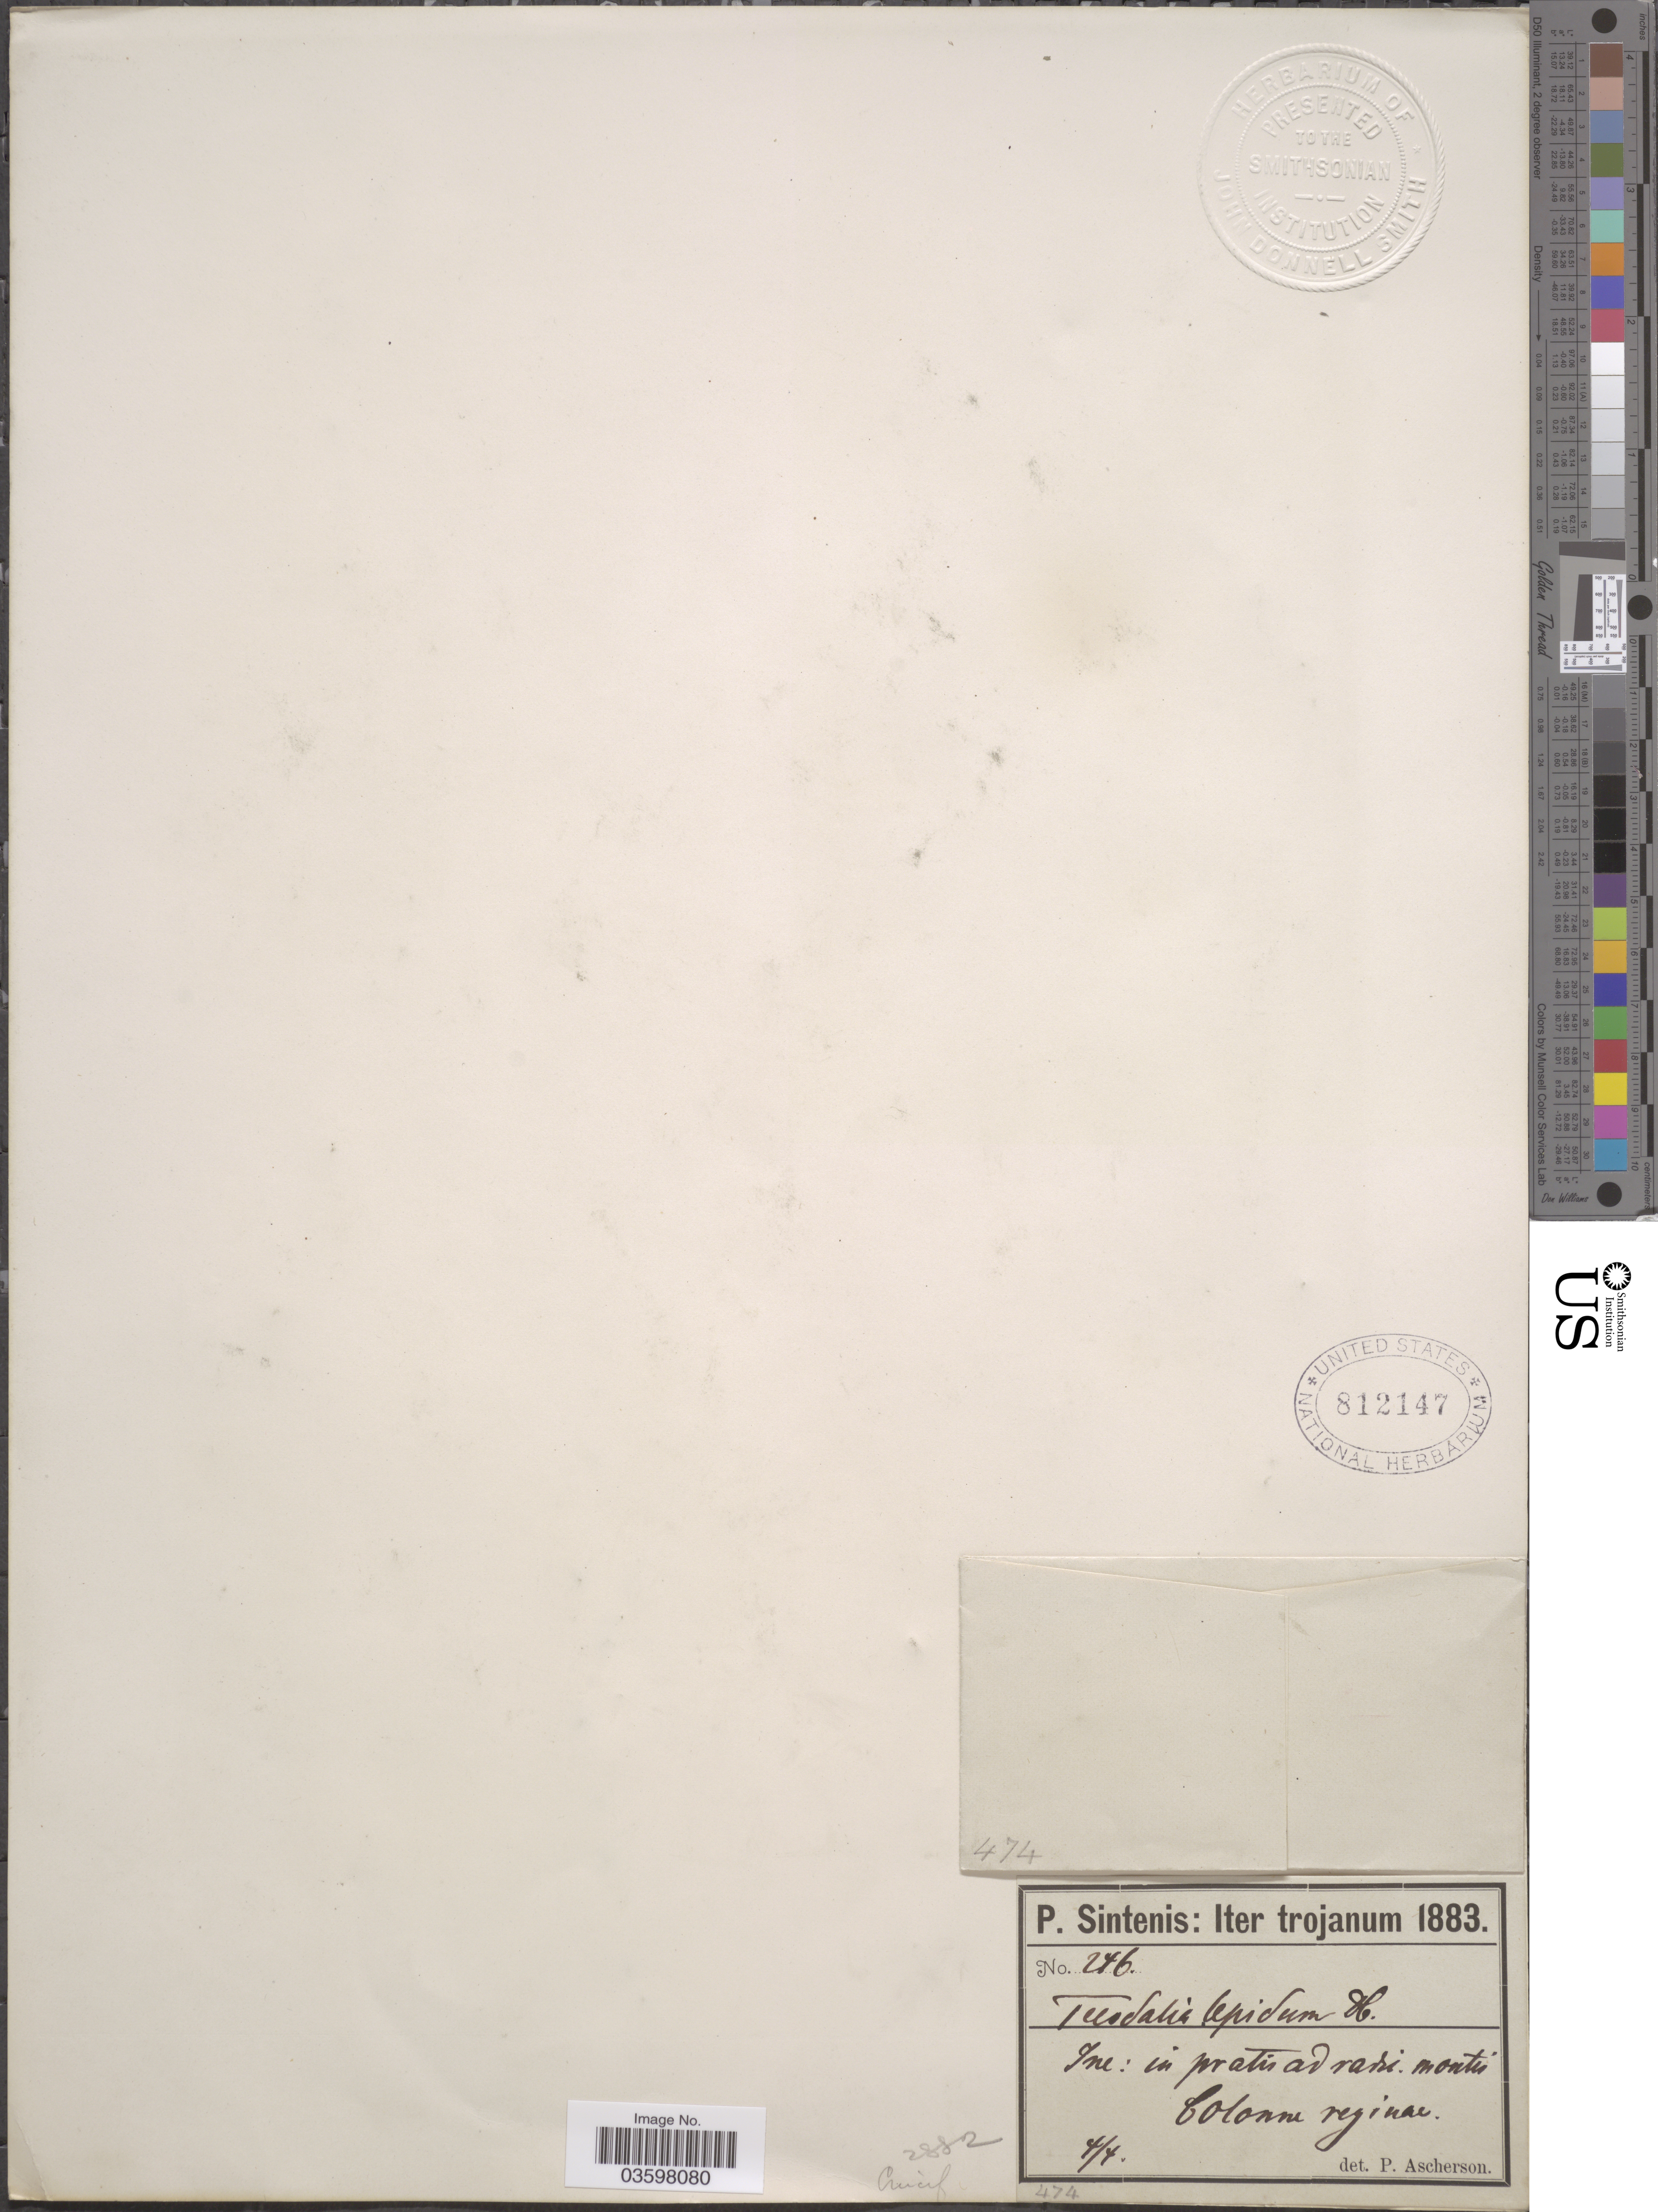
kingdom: Plantae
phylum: Tracheophyta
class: Magnoliopsida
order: Brassicales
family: Brassicaceae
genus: Teesdalia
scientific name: Teesdalia lepidium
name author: (DC.) DC.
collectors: P. Sintenis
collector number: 246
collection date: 1883-04-04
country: Turkey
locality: Trojanum. Ine: in pratis ad raris. montis Colonne reginae.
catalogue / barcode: US 812147